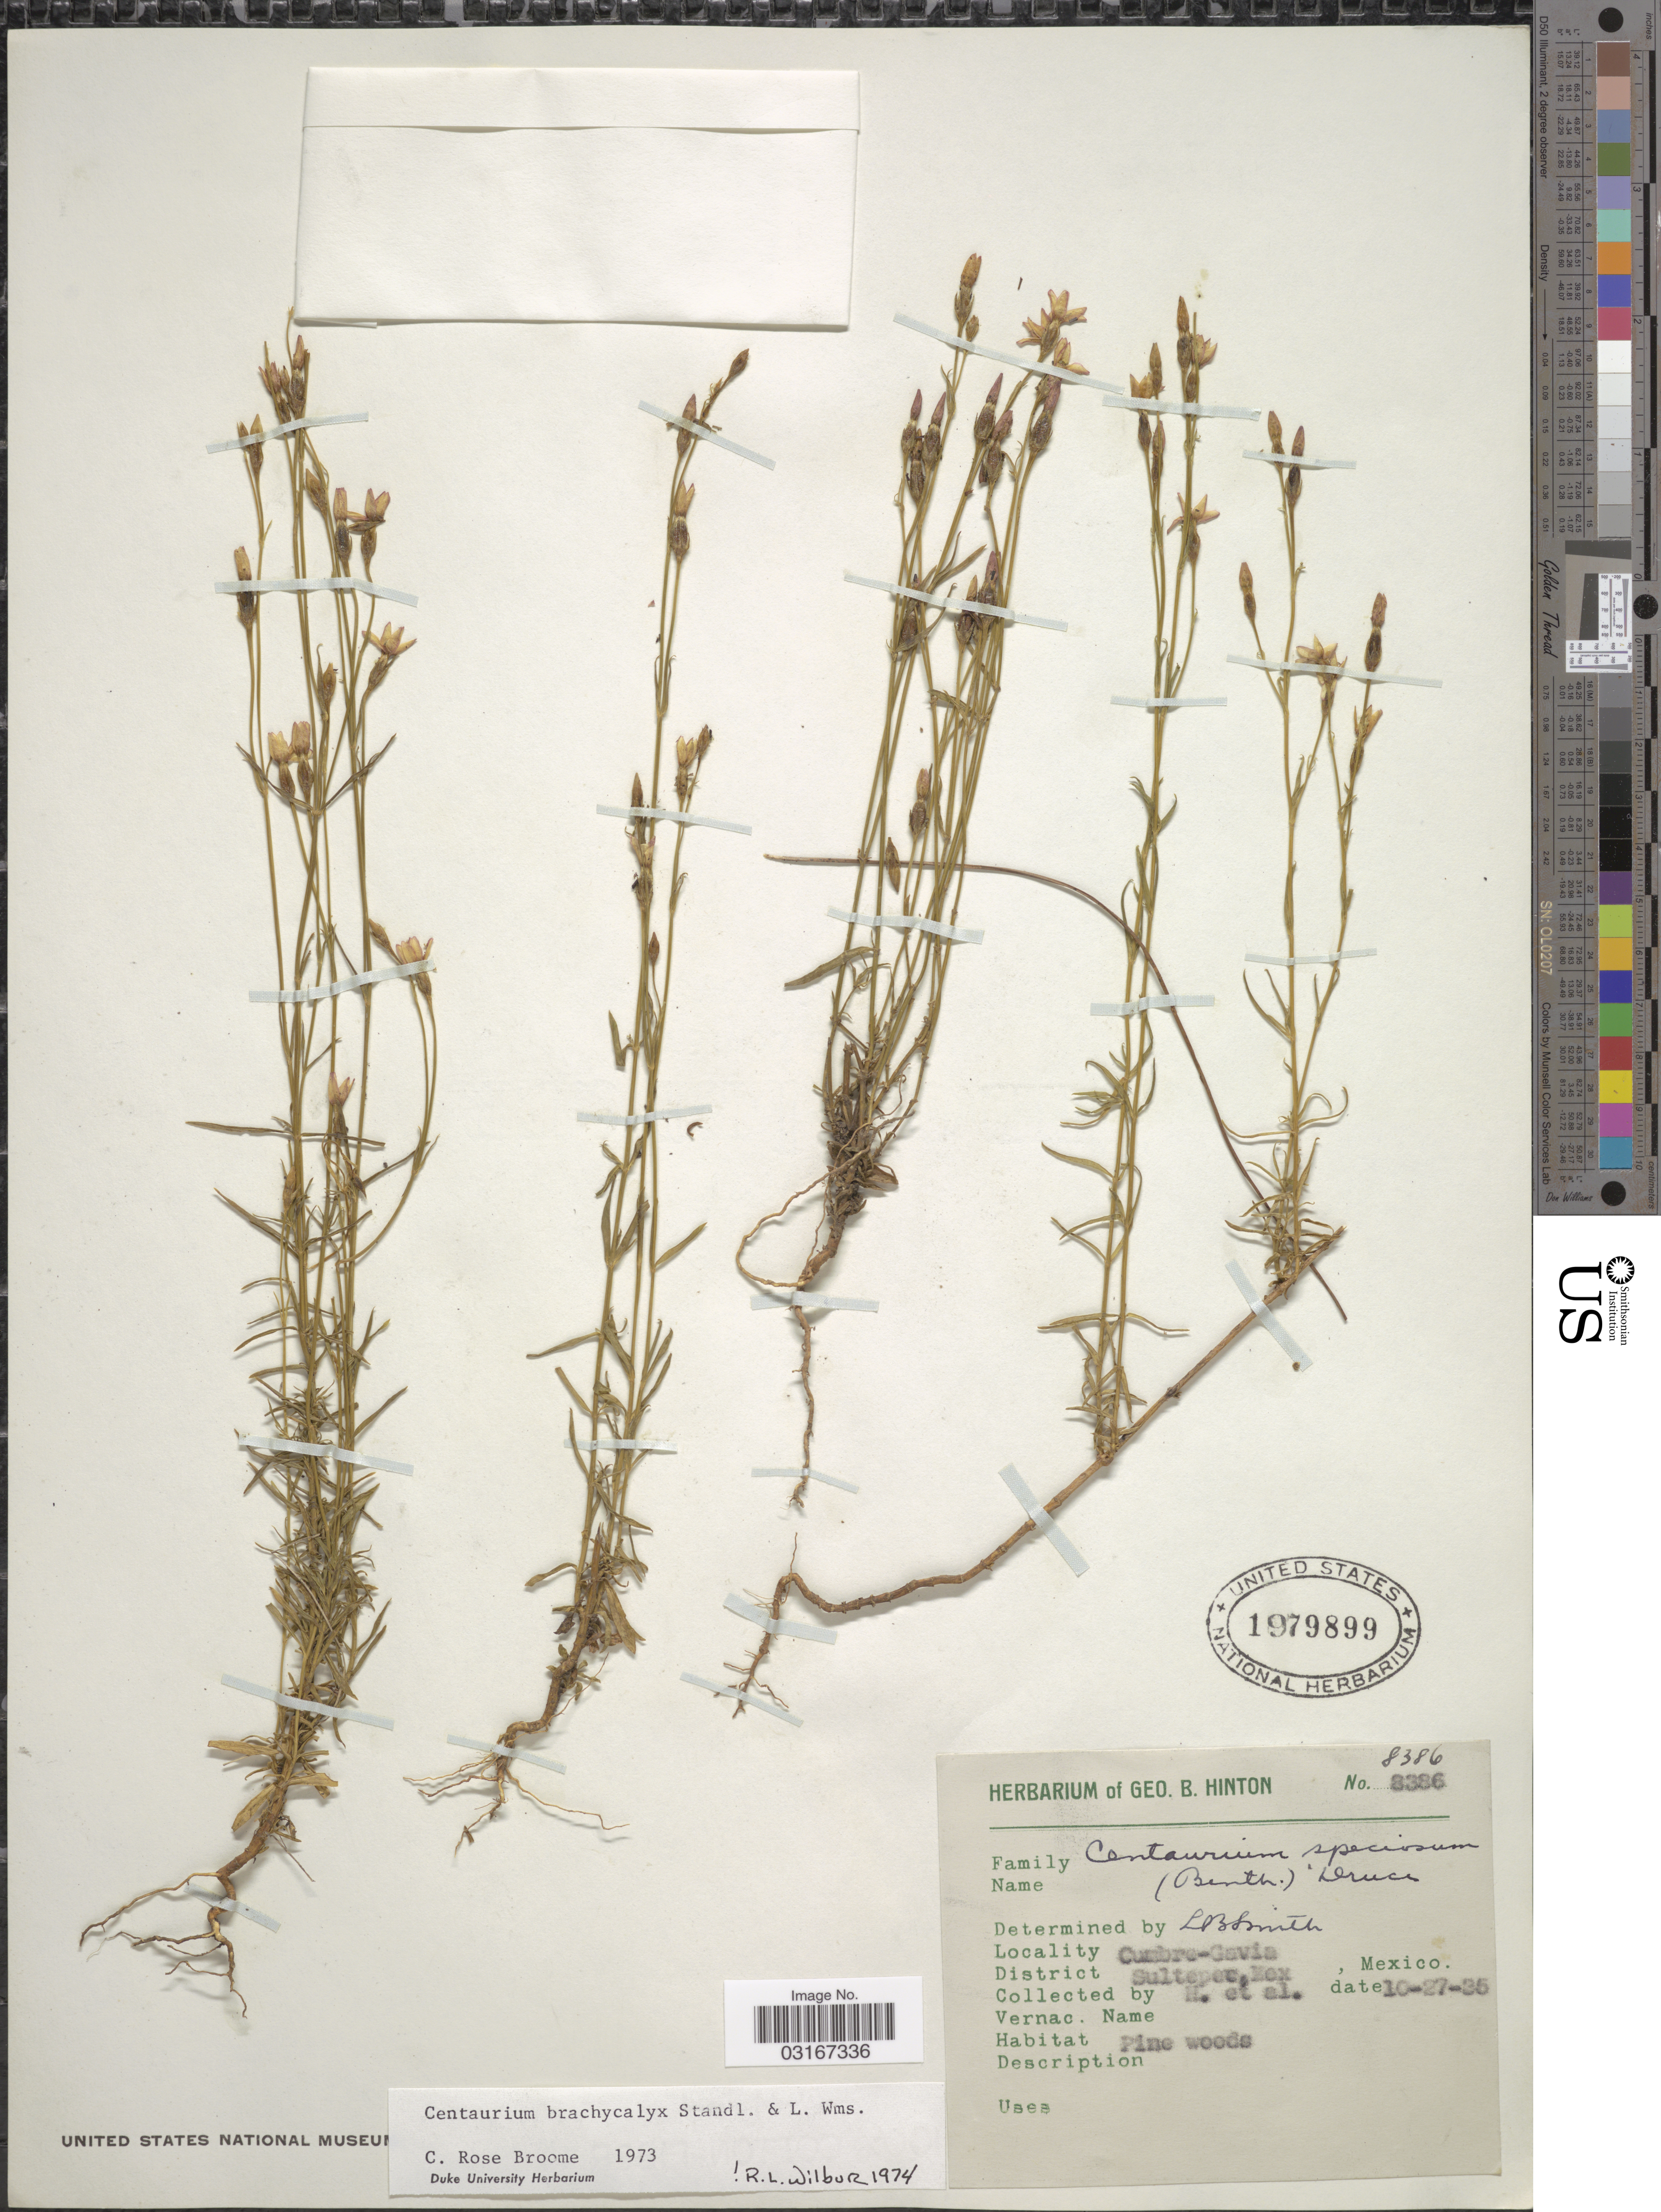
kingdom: Plantae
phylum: Tracheophyta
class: Magnoliopsida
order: Gentianales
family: Gentianaceae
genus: Centaurium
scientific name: Centaurium brachycalyx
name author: Standl. & L.O. Williams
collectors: G. B. Hinton & et al.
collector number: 8386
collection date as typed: Transcribed d/m/y: 27/10/35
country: Mexico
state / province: México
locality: Cumbra-Gavia, District Sultepec.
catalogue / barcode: US 1979899